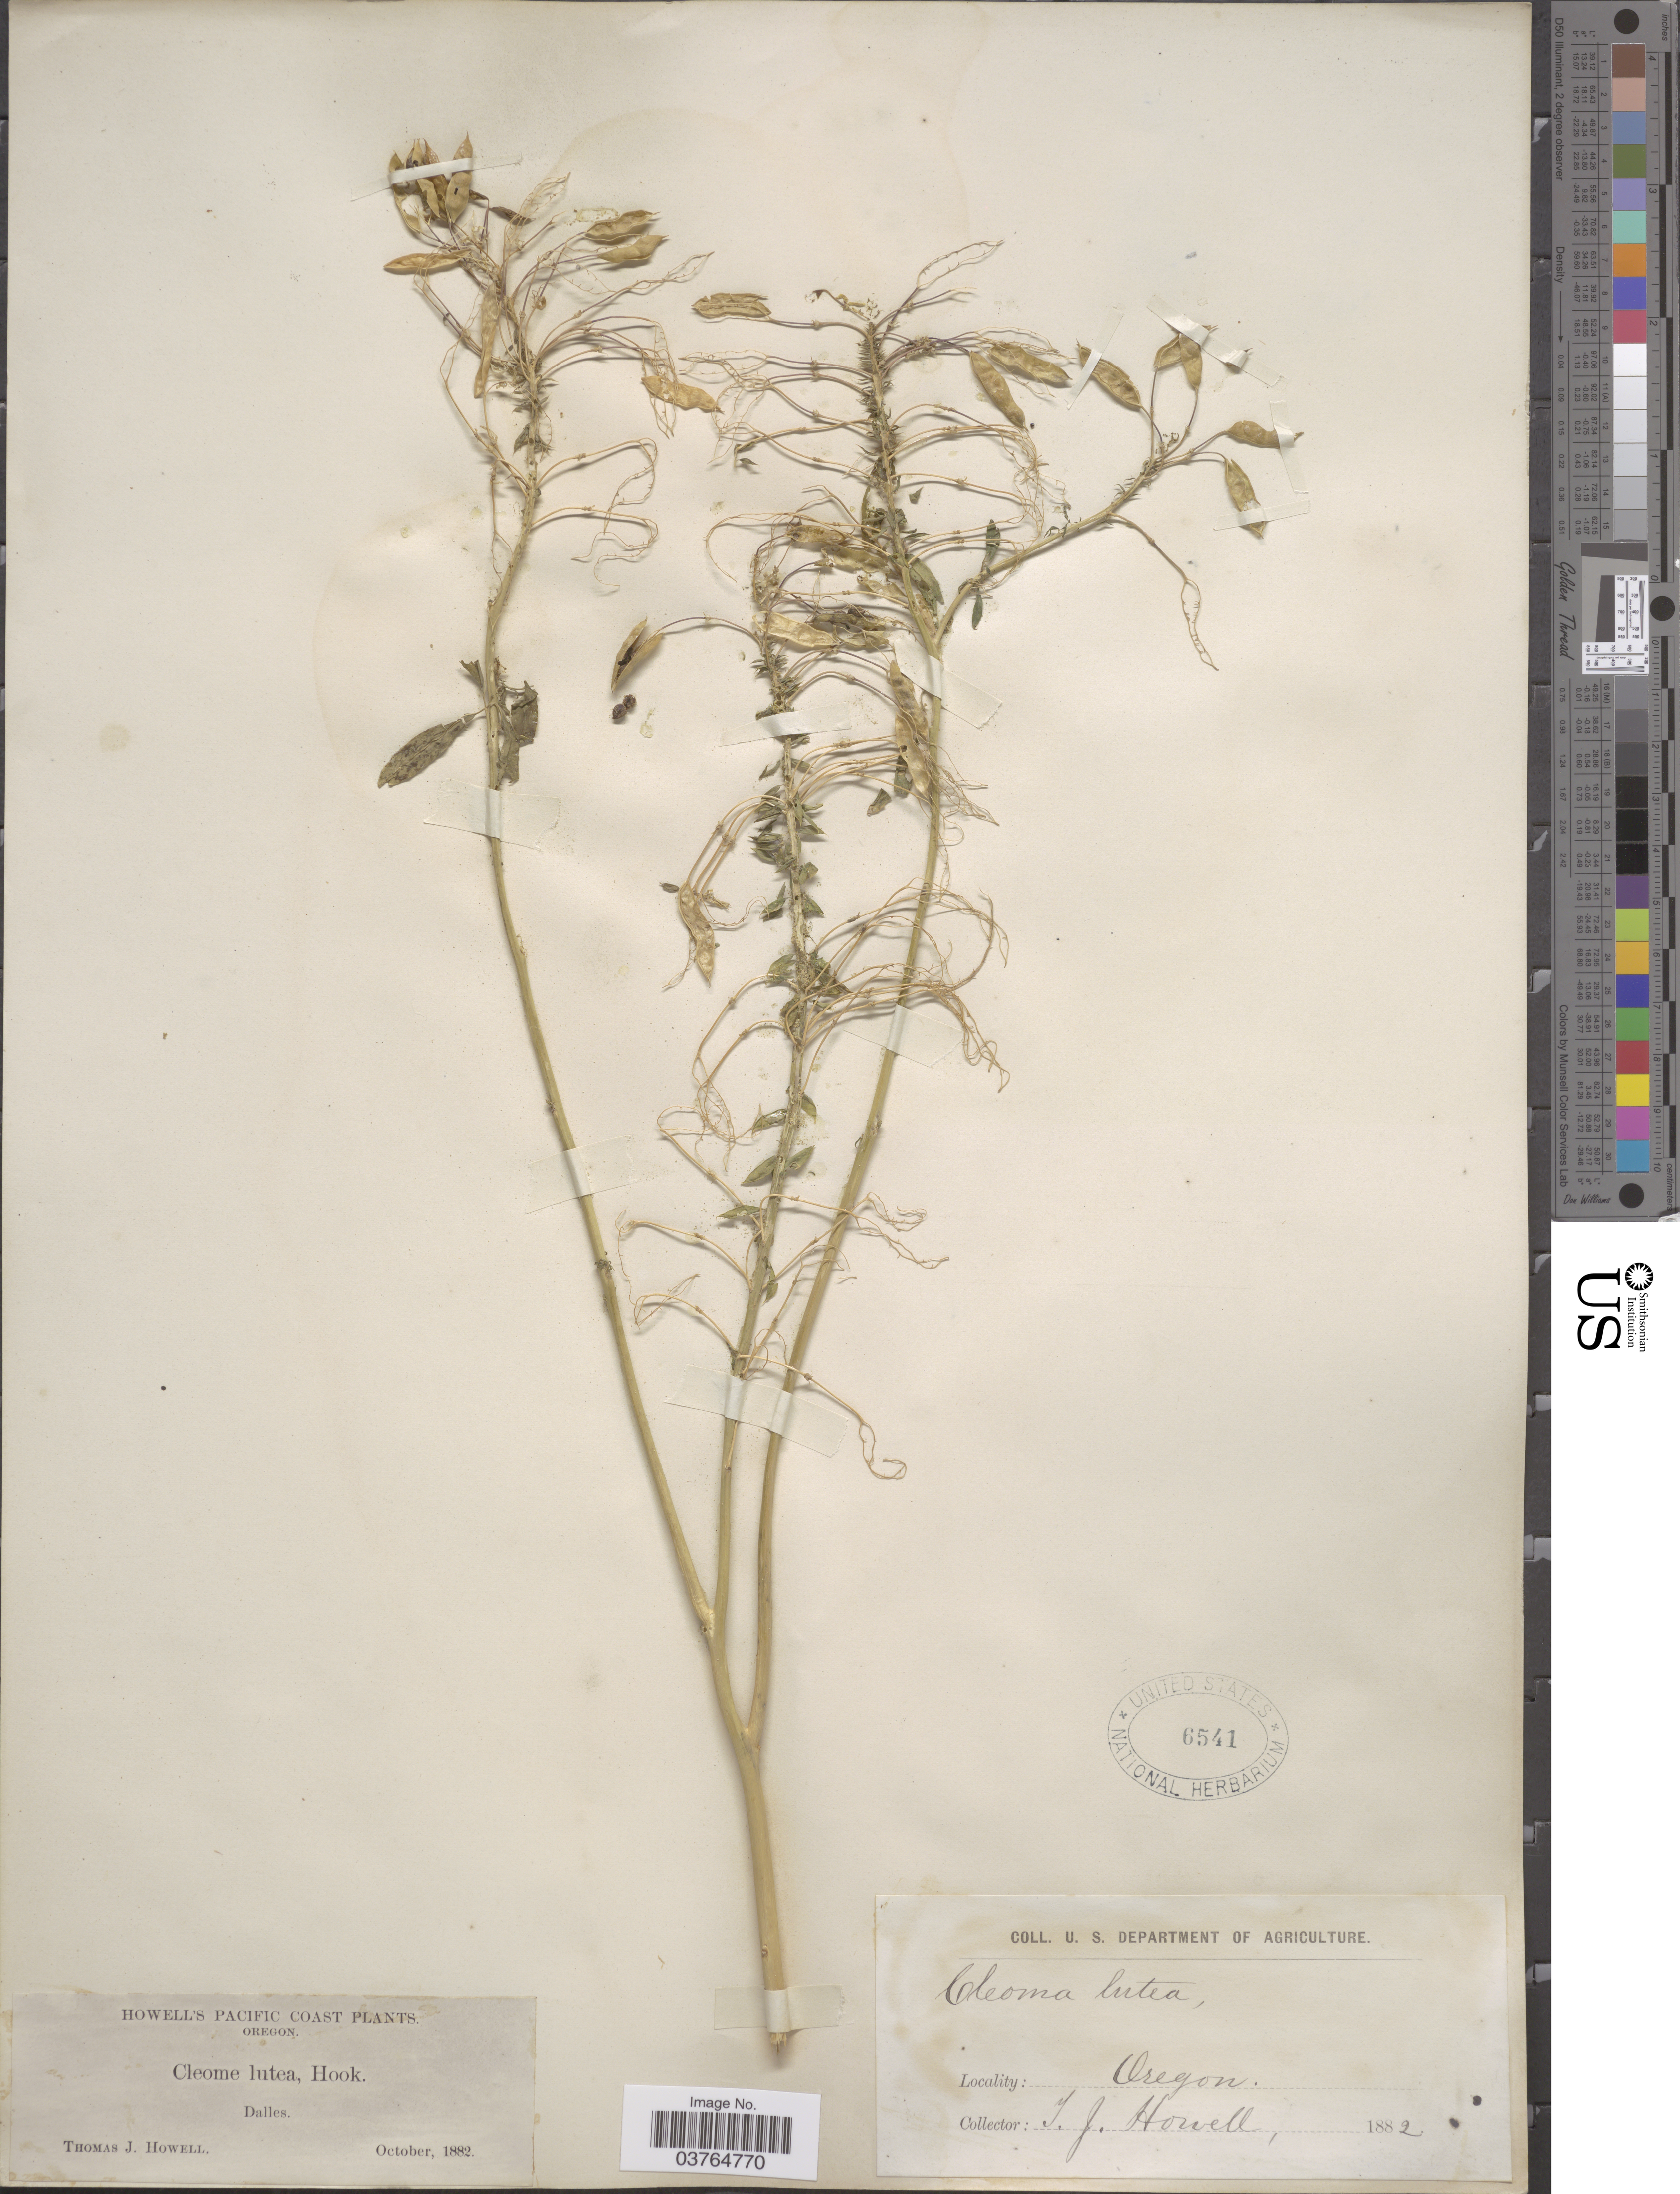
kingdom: Plantae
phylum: Tracheophyta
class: Magnoliopsida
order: Brassicales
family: Cleomaceae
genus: Cleomella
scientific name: Cleomella lutea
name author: (Hook.) Roalson & J.C. Hall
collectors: T. J. Howell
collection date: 1882-10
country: United States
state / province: Oregon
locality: Pacific Coast. Dalles.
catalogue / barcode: US 6541